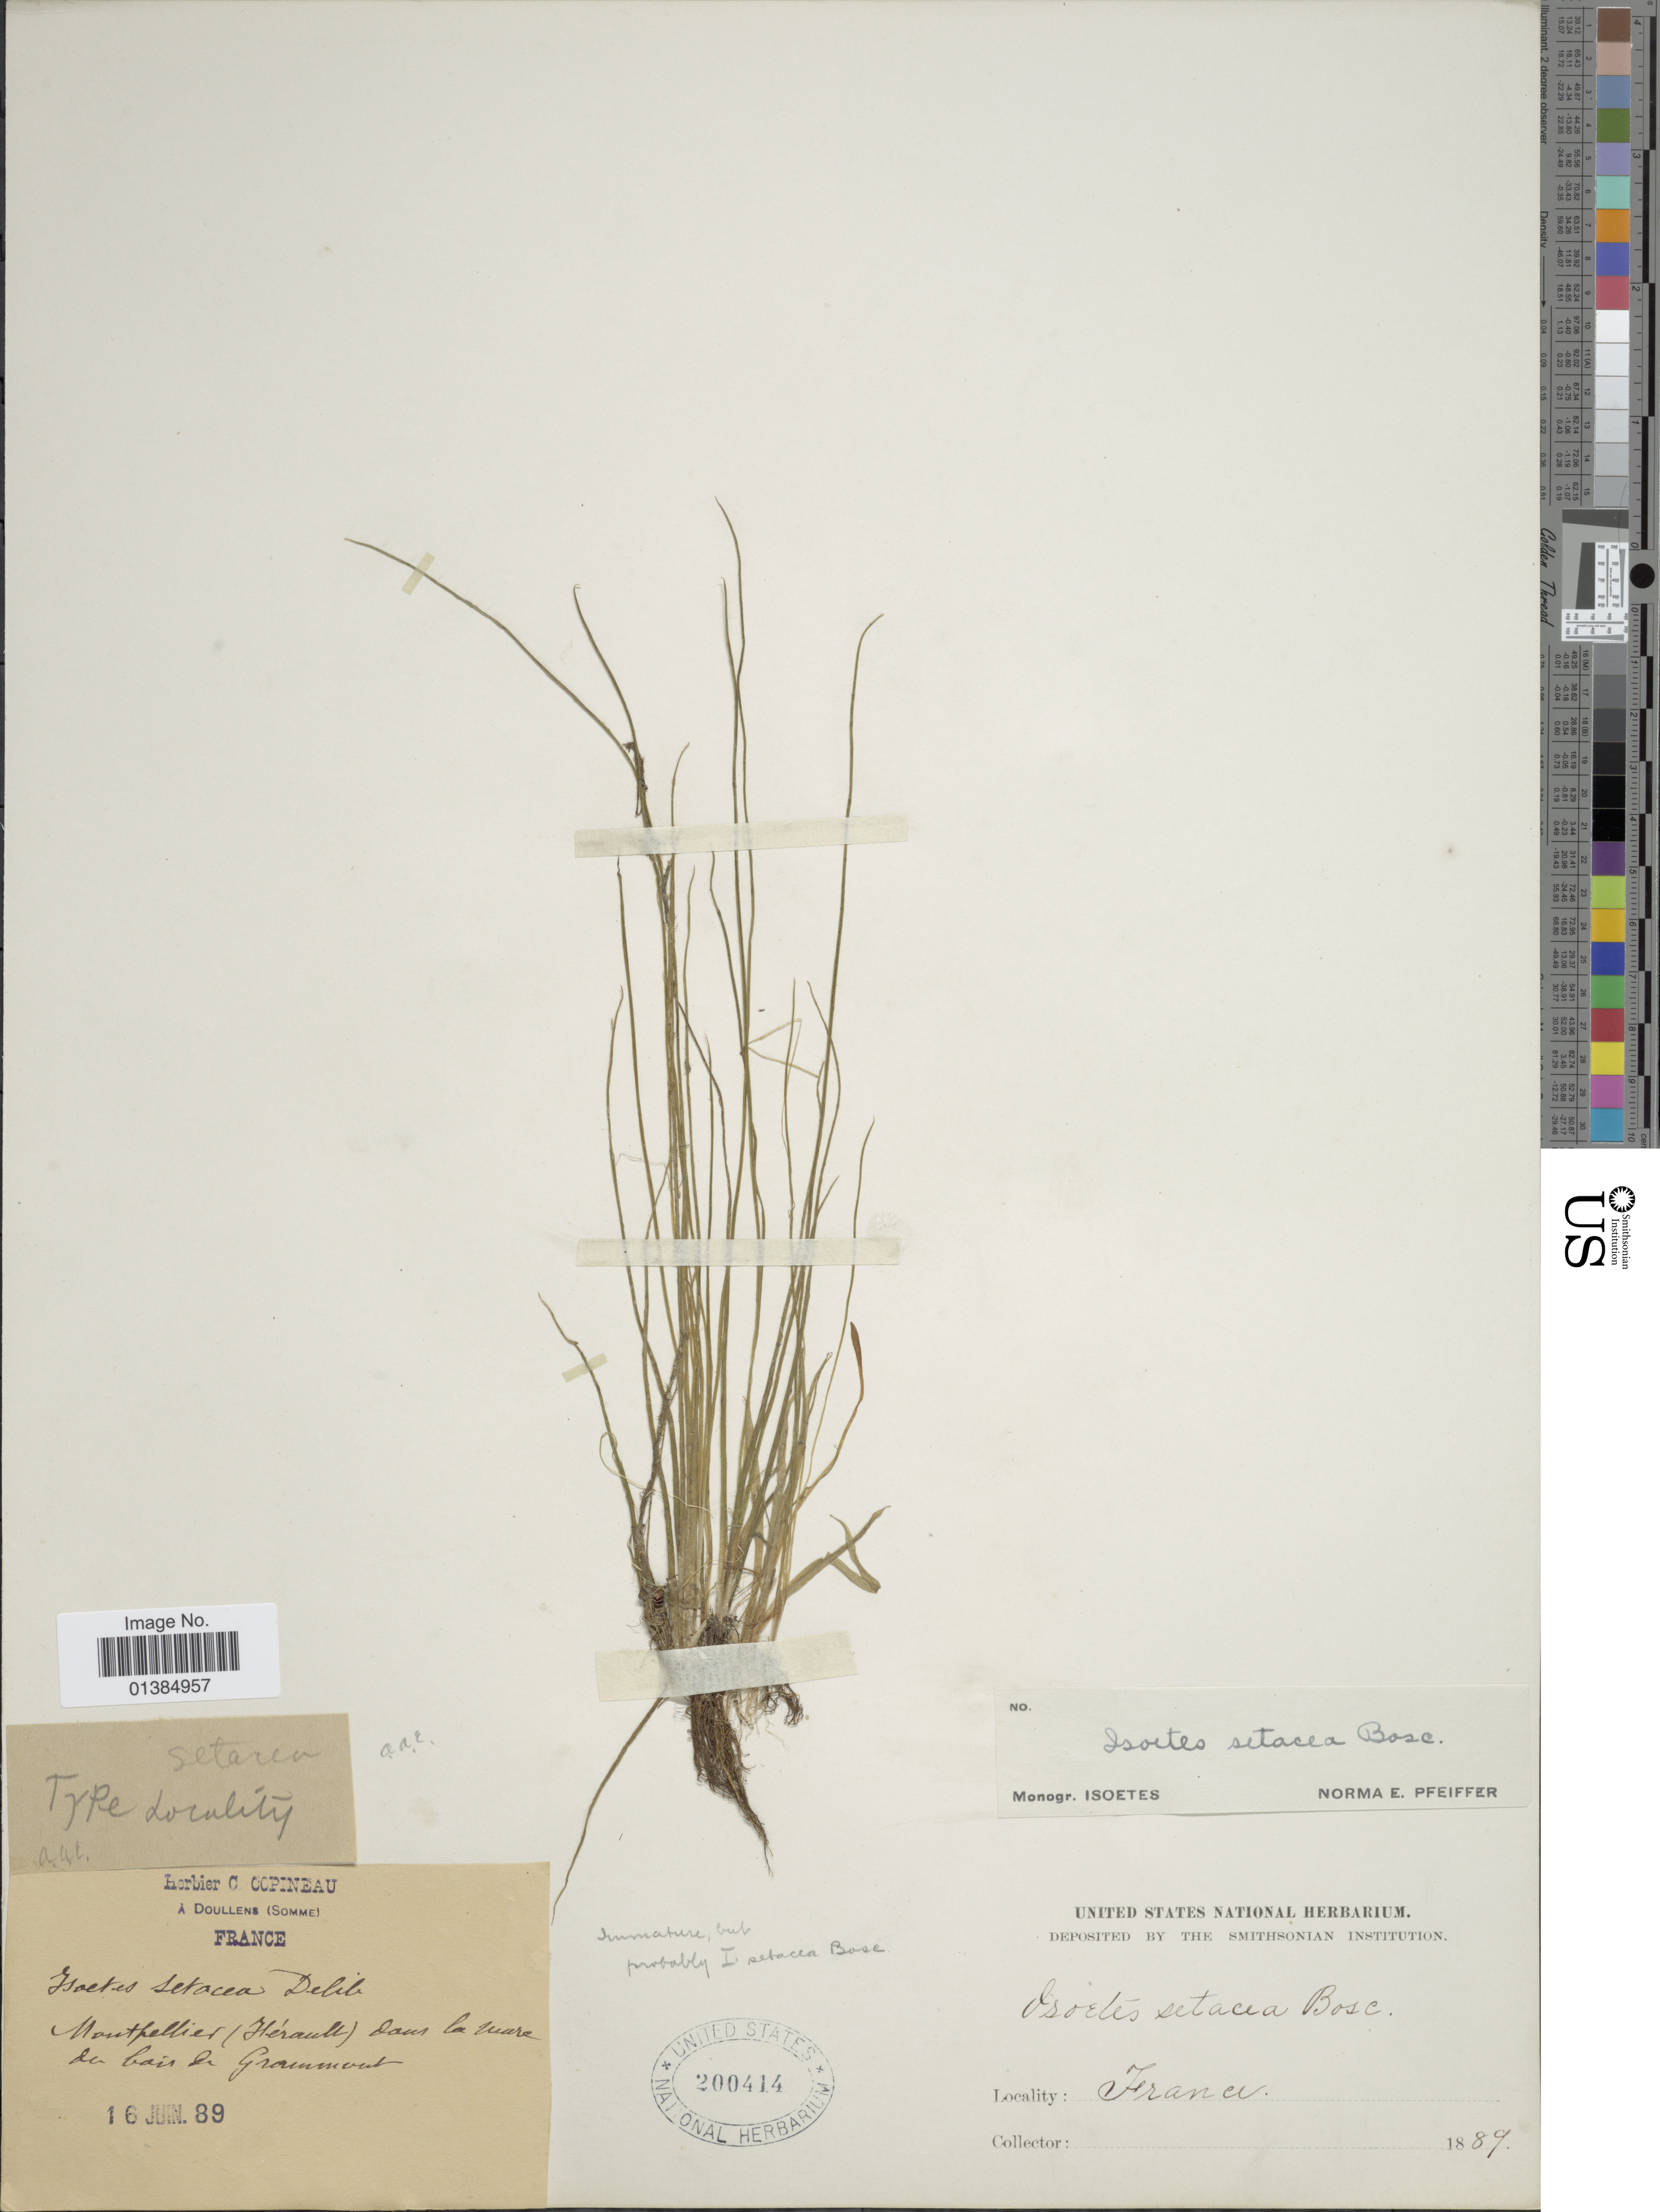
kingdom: Plantae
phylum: Tracheophyta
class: Lycopodiopsida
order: Isoetales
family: Isoetaceae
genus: Isoetes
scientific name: Isoetes delilei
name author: Rothm.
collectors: ex herb. C. Copineau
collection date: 1889-06-16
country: France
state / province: Occitanie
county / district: Hérault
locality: Montpellier (Hérault), dans le mare du bois de Grammont [in the wooded pond of Grammont]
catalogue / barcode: US 200414